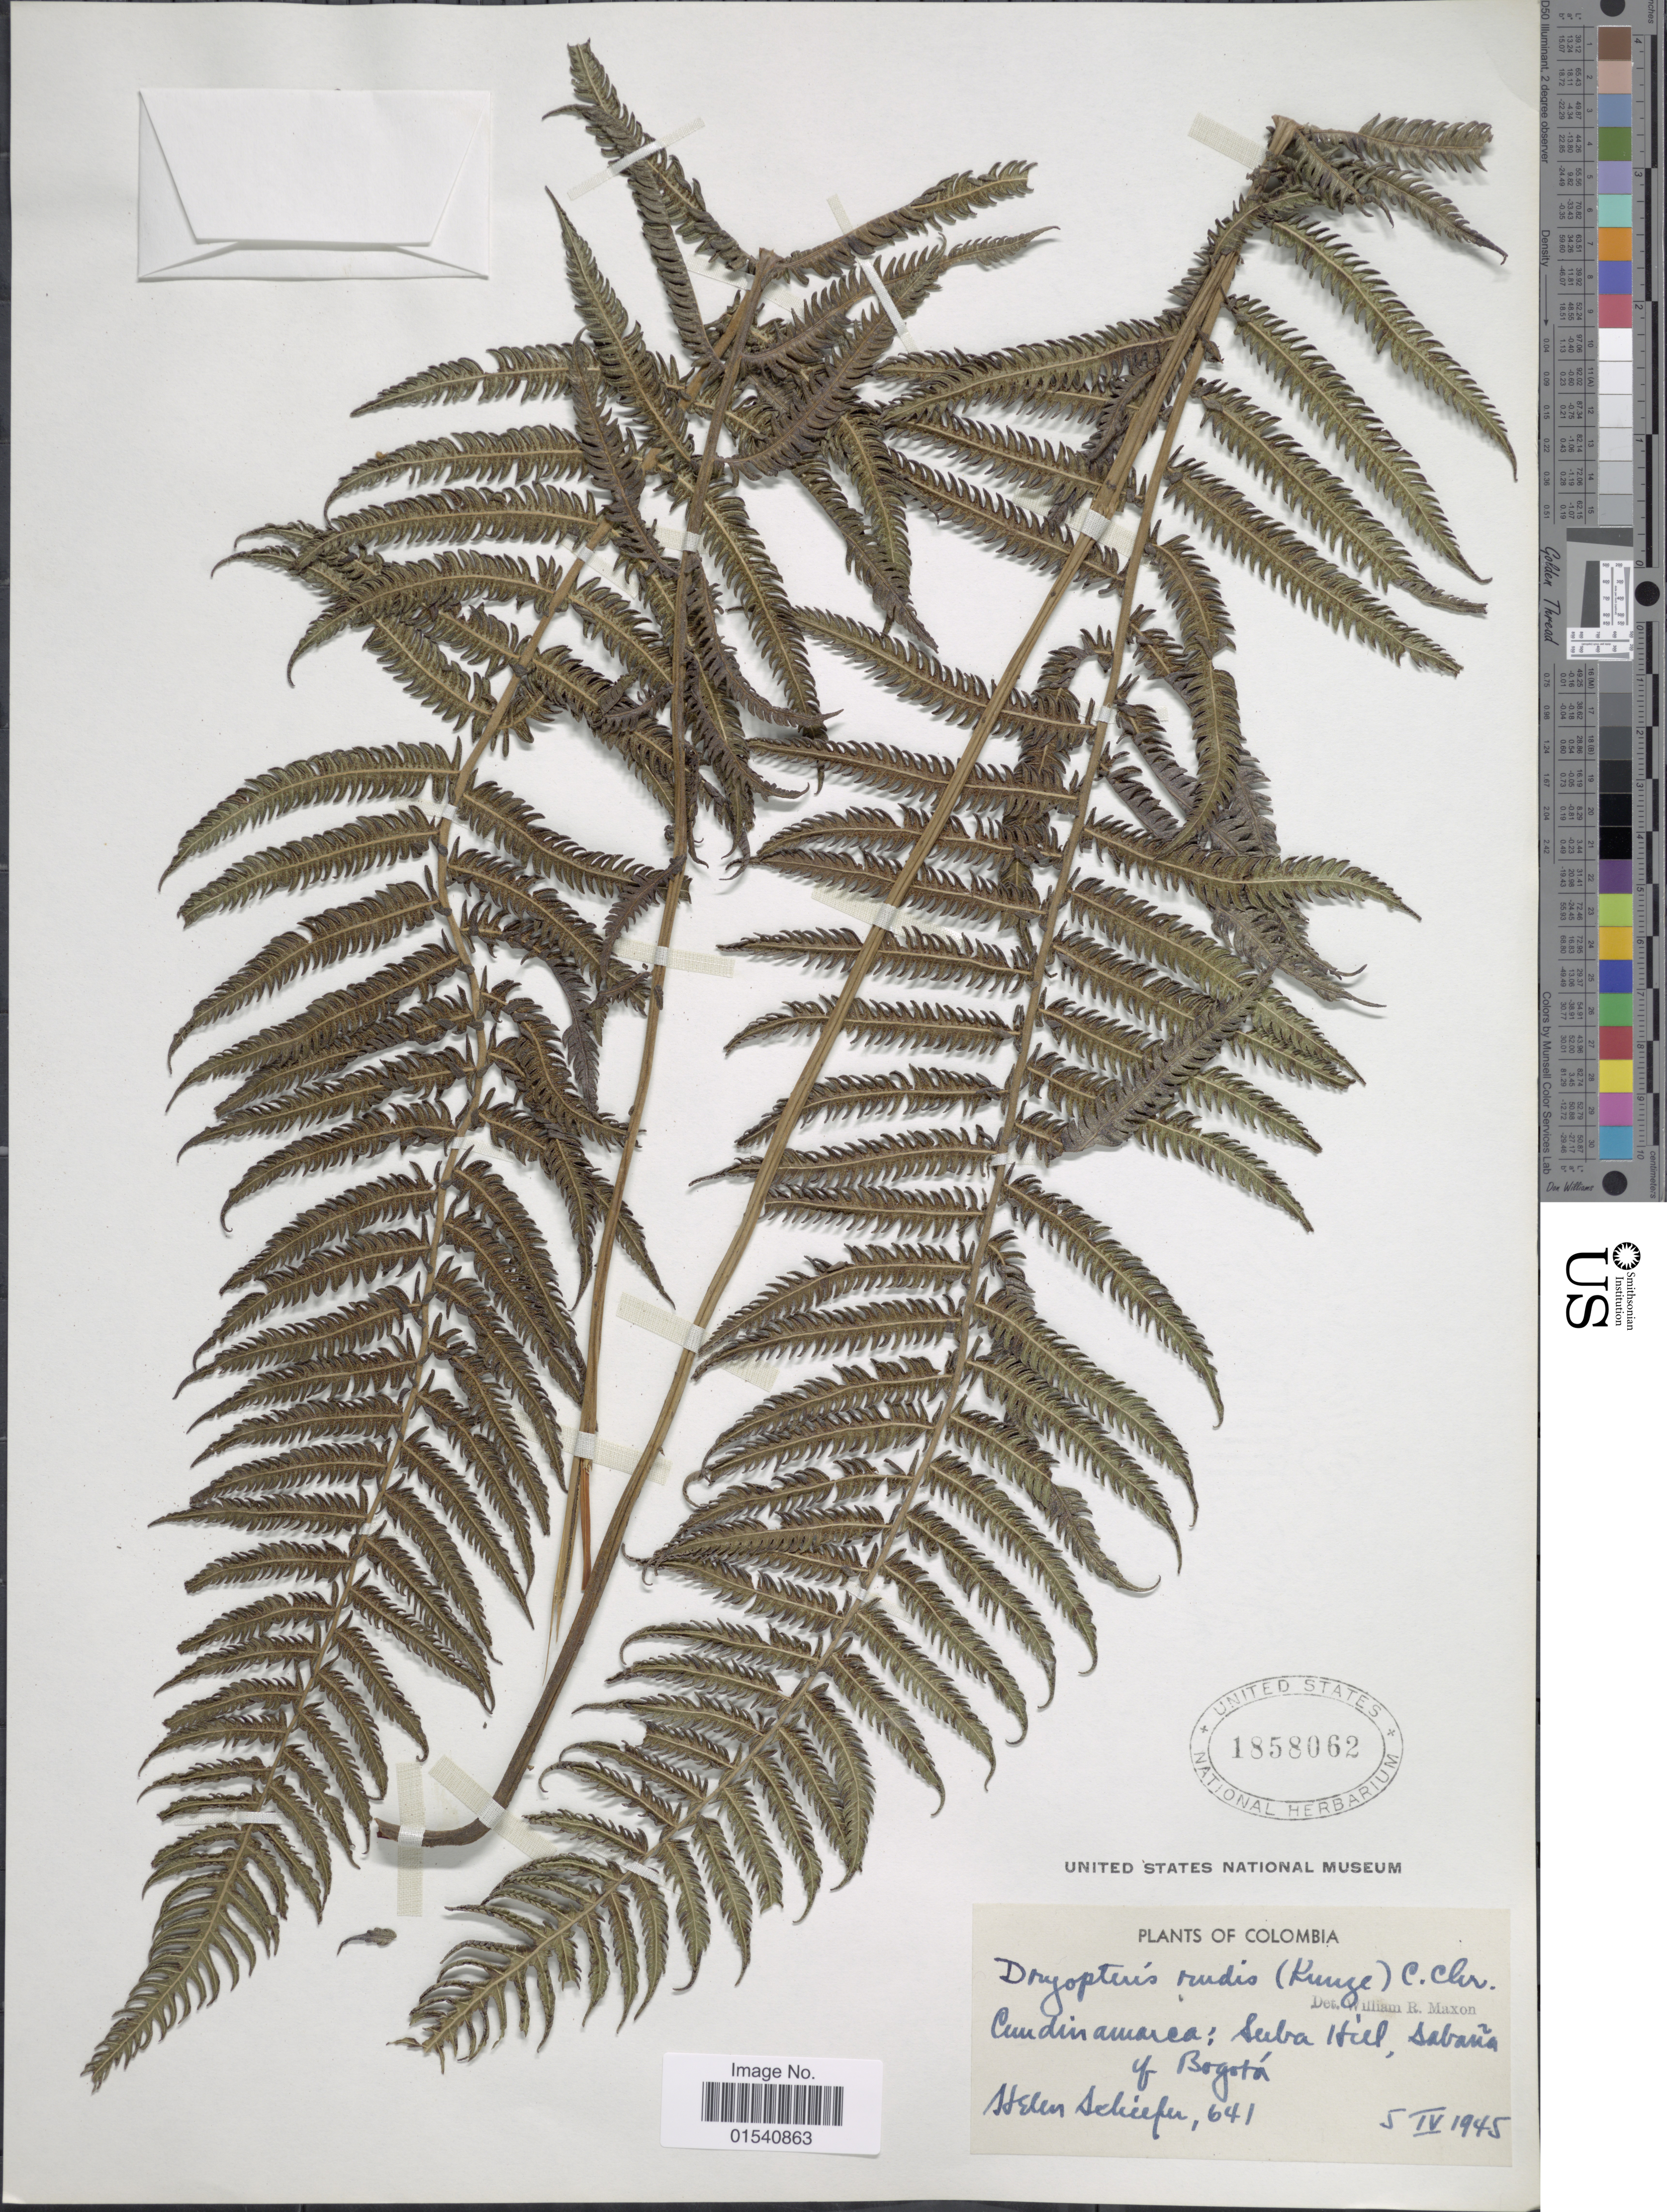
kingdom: Plantae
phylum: Tracheophyta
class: Polypodiopsida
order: Polypodiales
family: Thelypteridaceae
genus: Amauropelta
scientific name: Amauropelta rudis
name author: (Kunze) Pic. Serm.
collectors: H. Schiefer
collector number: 641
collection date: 1945-04-05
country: Colombia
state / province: Cundinamarca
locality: Suba Hill, sabaña of Bogotá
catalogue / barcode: US 1858062